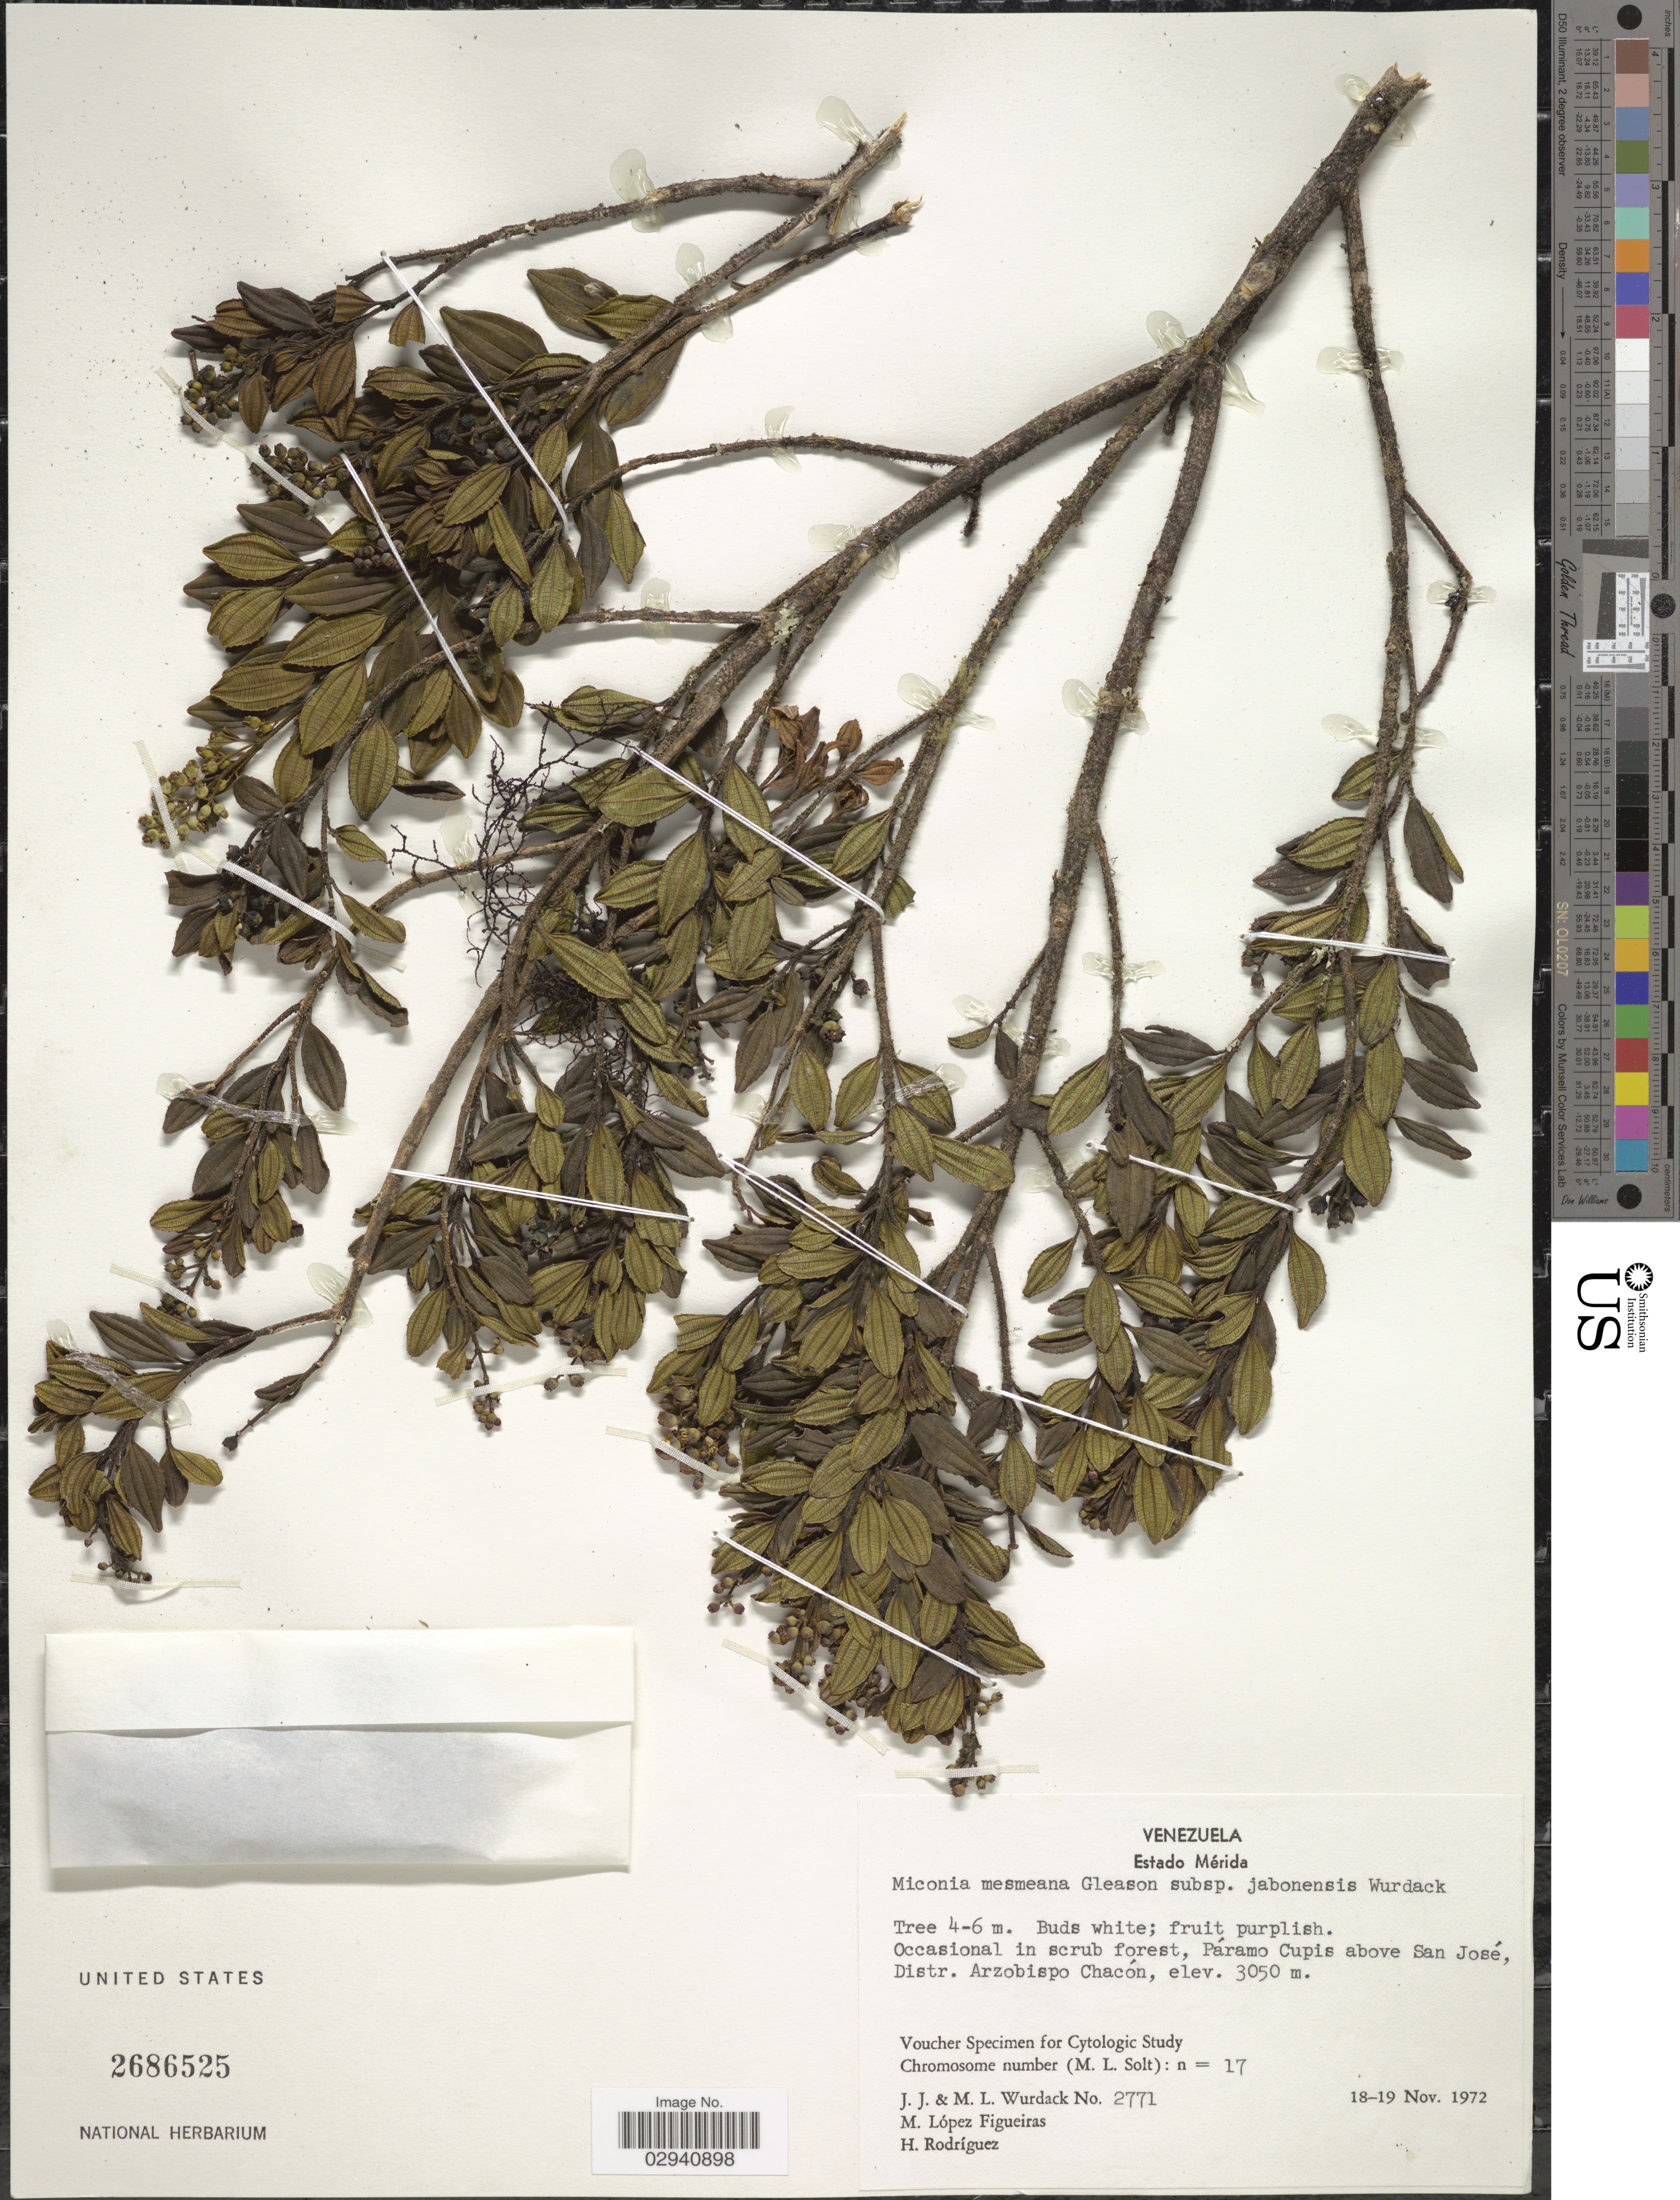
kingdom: Plantae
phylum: Tracheophyta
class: Magnoliopsida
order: Myrtales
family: Melastomataceae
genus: Miconia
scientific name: Miconia mesmeana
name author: Gleason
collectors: J. J. Wurdack, M. L. Wurdack, M. López Figueiras & H. Rodríguez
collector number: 2771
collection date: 1972-11-18/1972-11-19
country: Venezuela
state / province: Mérida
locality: Páramo Cupis above San José, Distr. Arzobispo Chacón.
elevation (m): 3050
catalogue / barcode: US 2686525